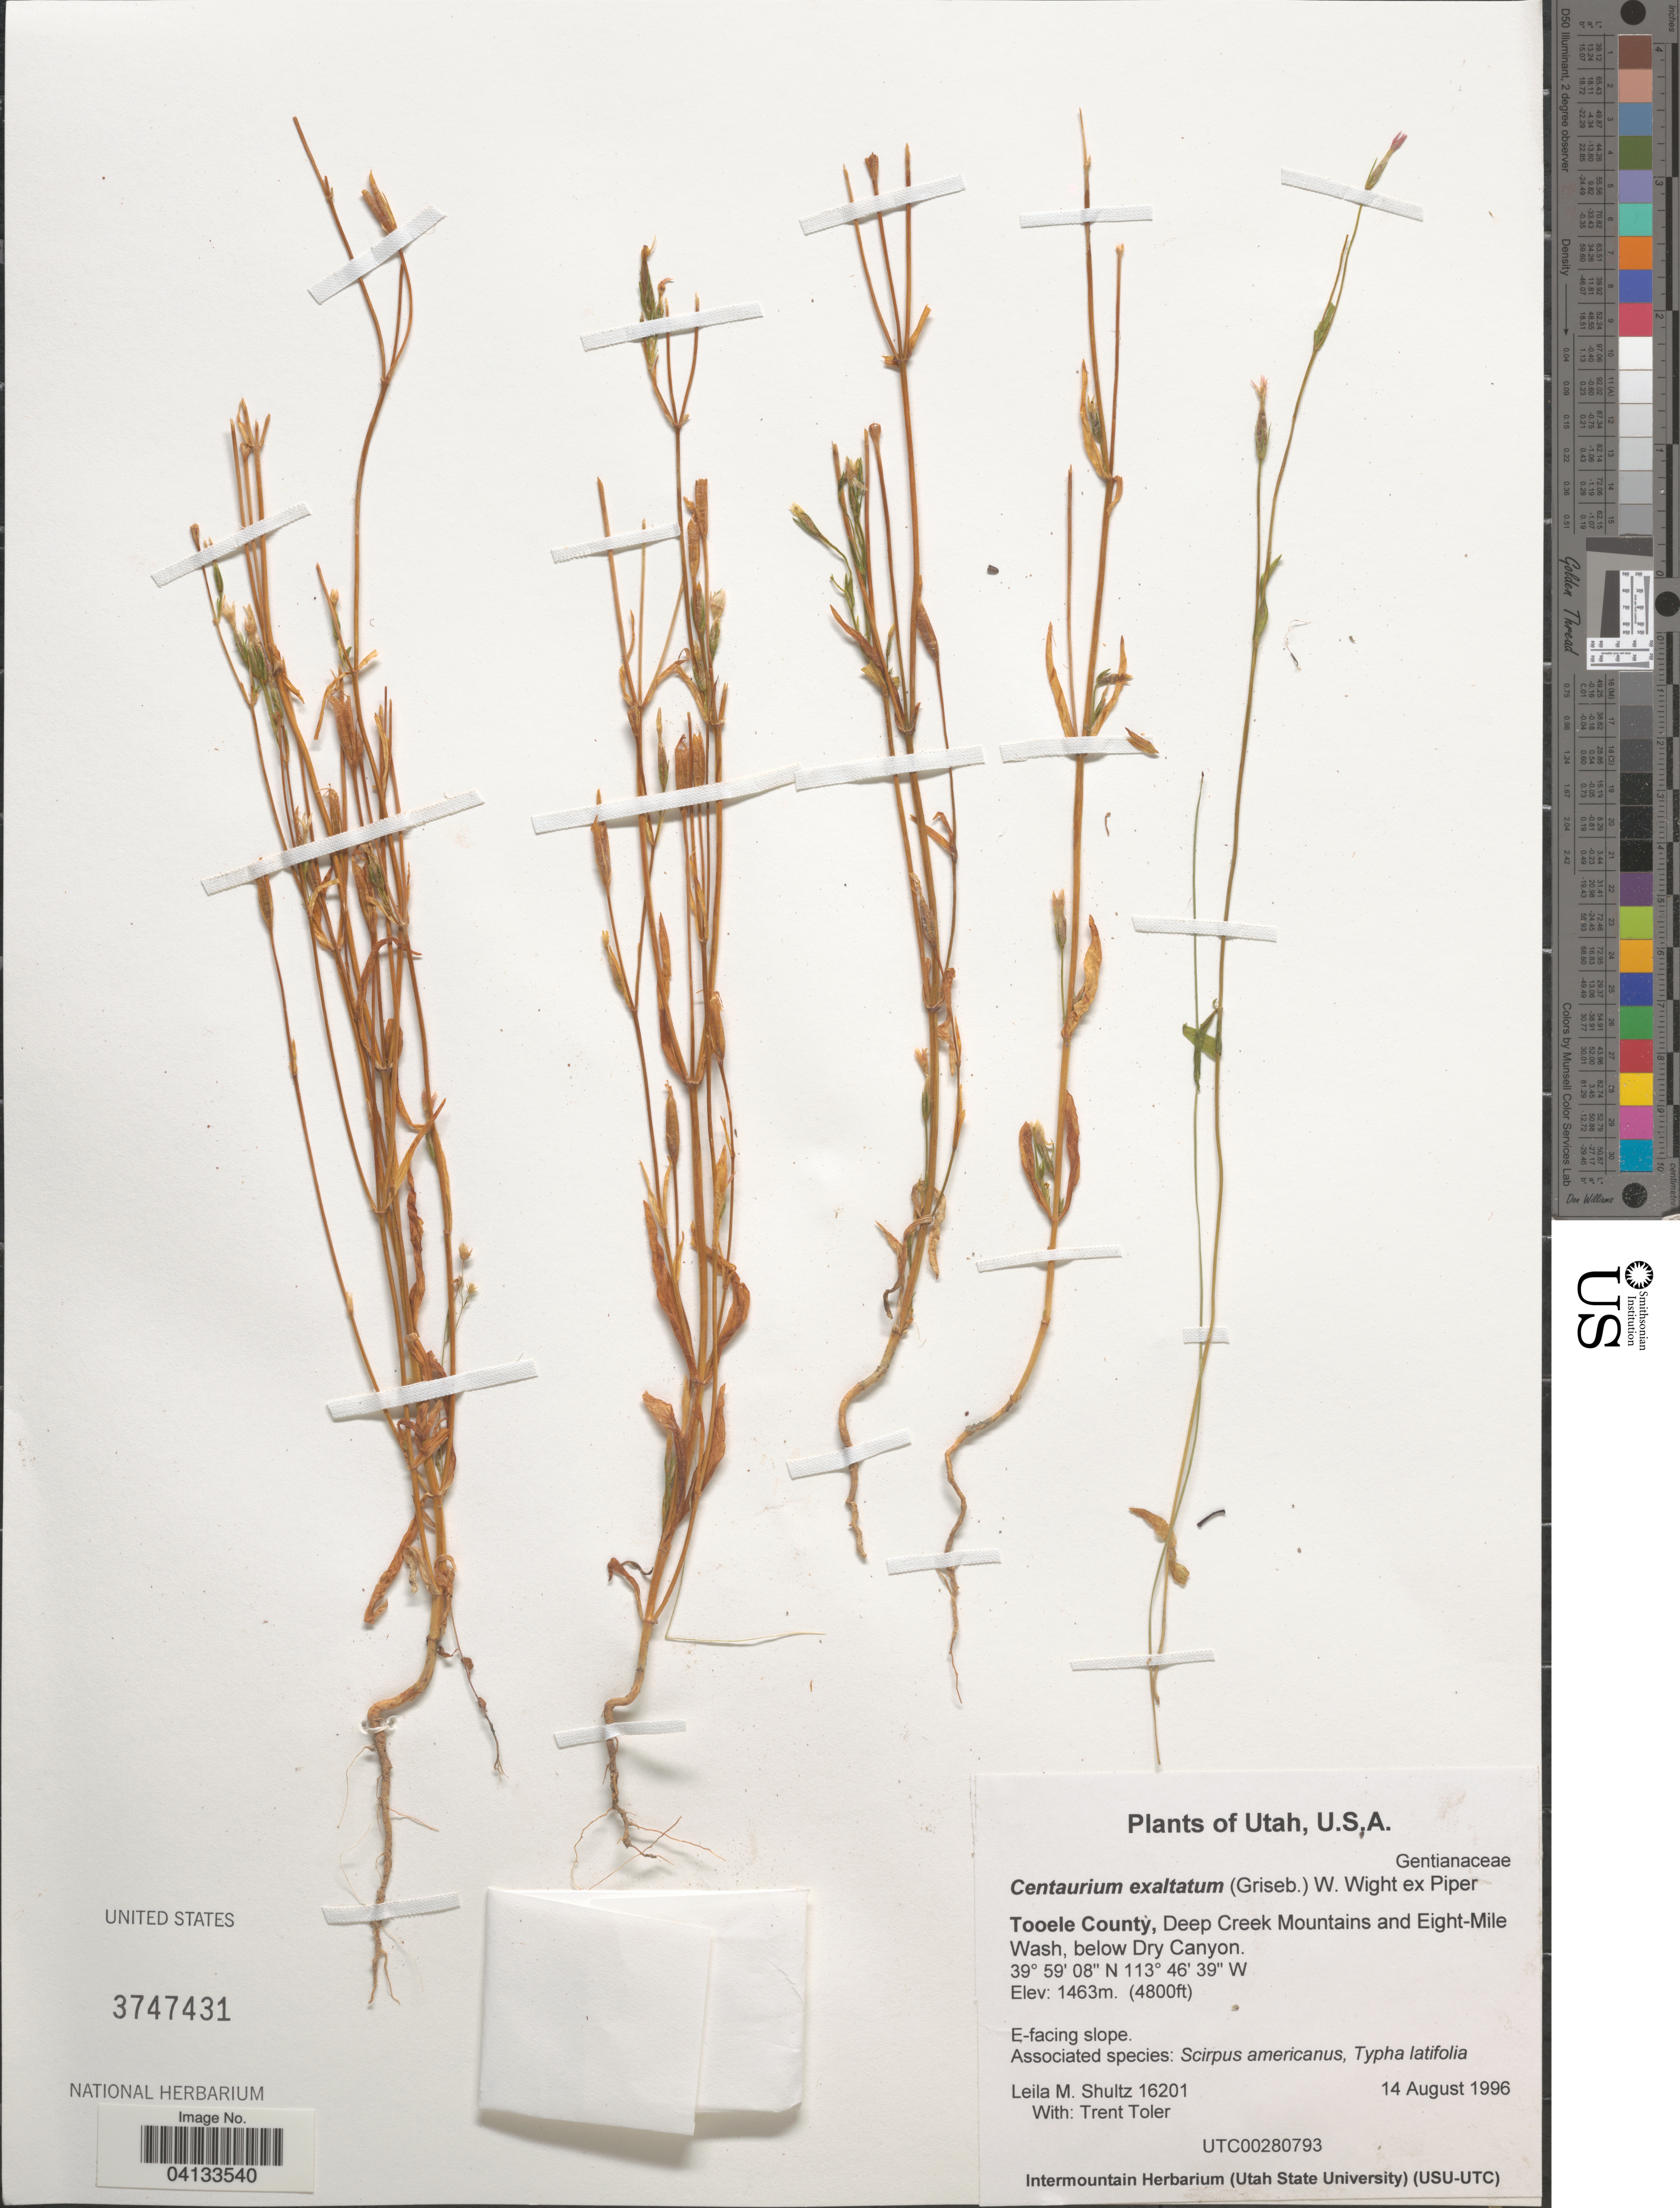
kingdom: Plantae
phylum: Tracheophyta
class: Magnoliopsida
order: Gentianales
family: Gentianaceae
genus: Centaurium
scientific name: Centaurium exaltatum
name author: (Griseb.) W. Wight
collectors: L. Shultz & T. Toler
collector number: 16201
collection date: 1996-08-14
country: United States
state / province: Utah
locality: Tooele County, Deep Creek Mountains and Eight-Mile Wash, below Dry Canyon. E-facing slope.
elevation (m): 1463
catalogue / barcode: US 3747431